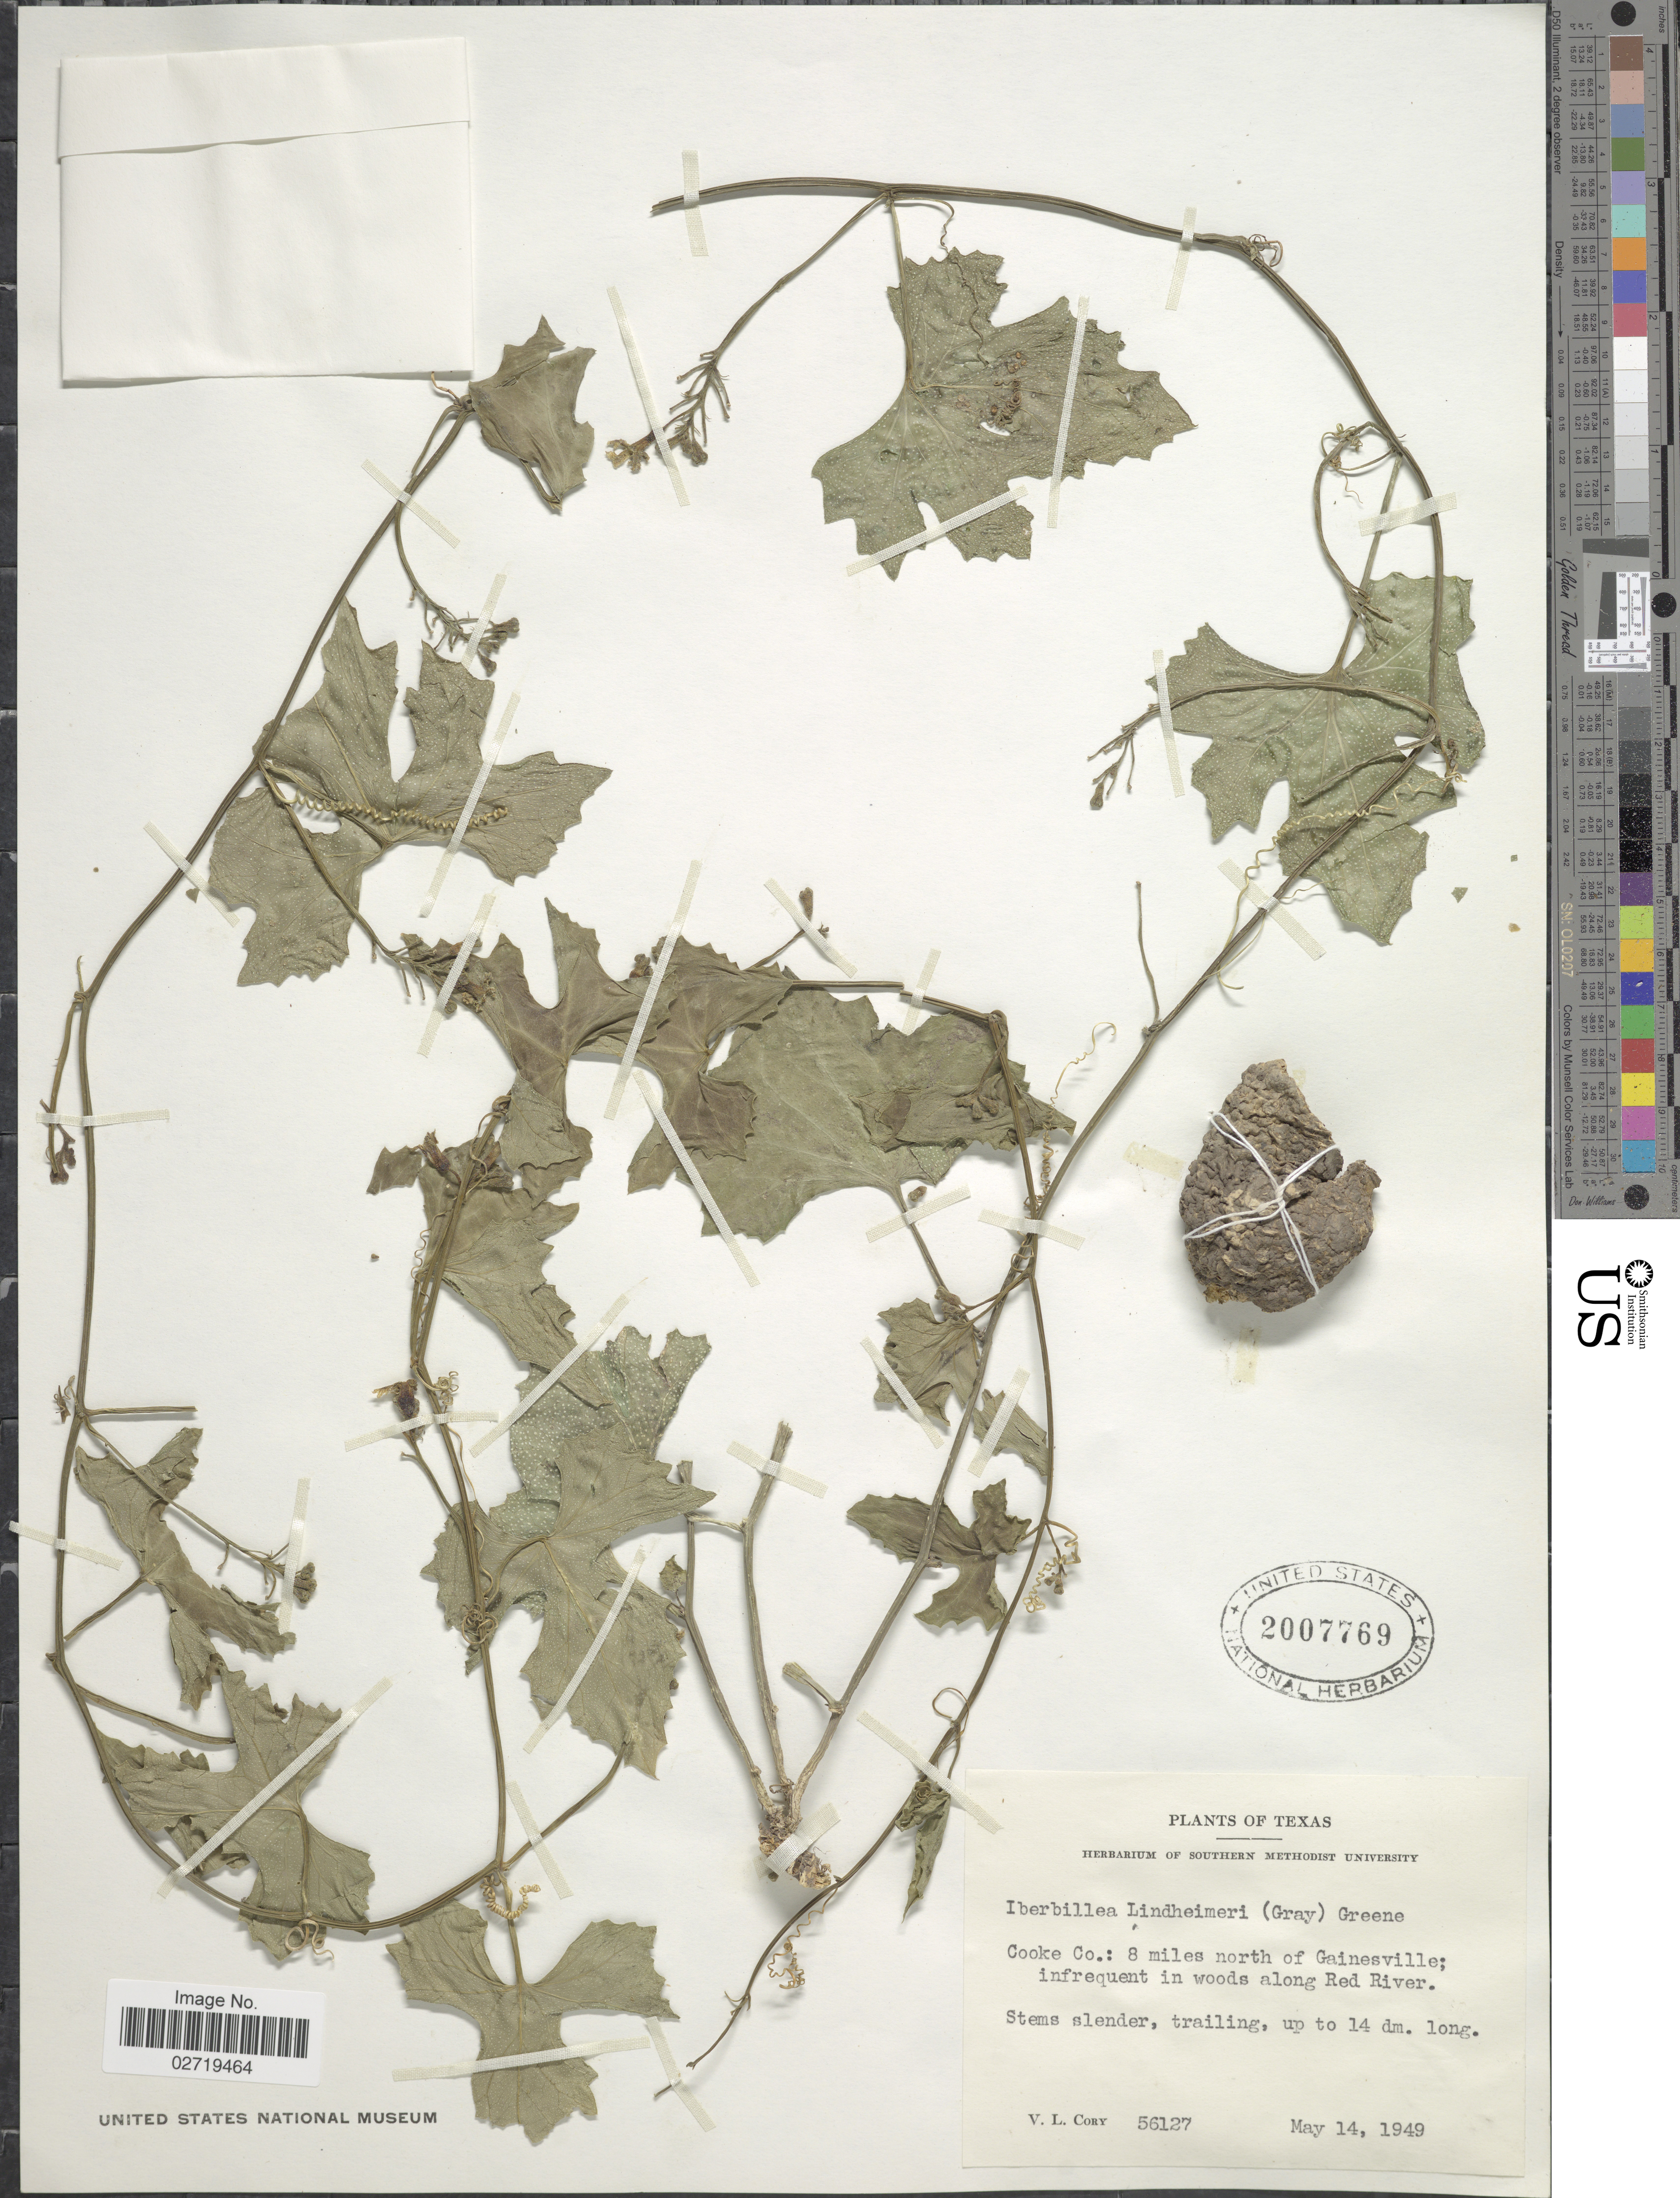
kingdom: Plantae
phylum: Tracheophyta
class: Magnoliopsida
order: Cucurbitales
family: Cucurbitaceae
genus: Ibervillea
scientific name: Ibervillea lindheimeri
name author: (A. Gray) Greene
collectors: V. Cory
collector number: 56127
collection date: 1949-05-14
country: United States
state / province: Texas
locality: Cooke Co.: 8 miles north of Gainesville; infrequent in woods along Red River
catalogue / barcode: US 2007769